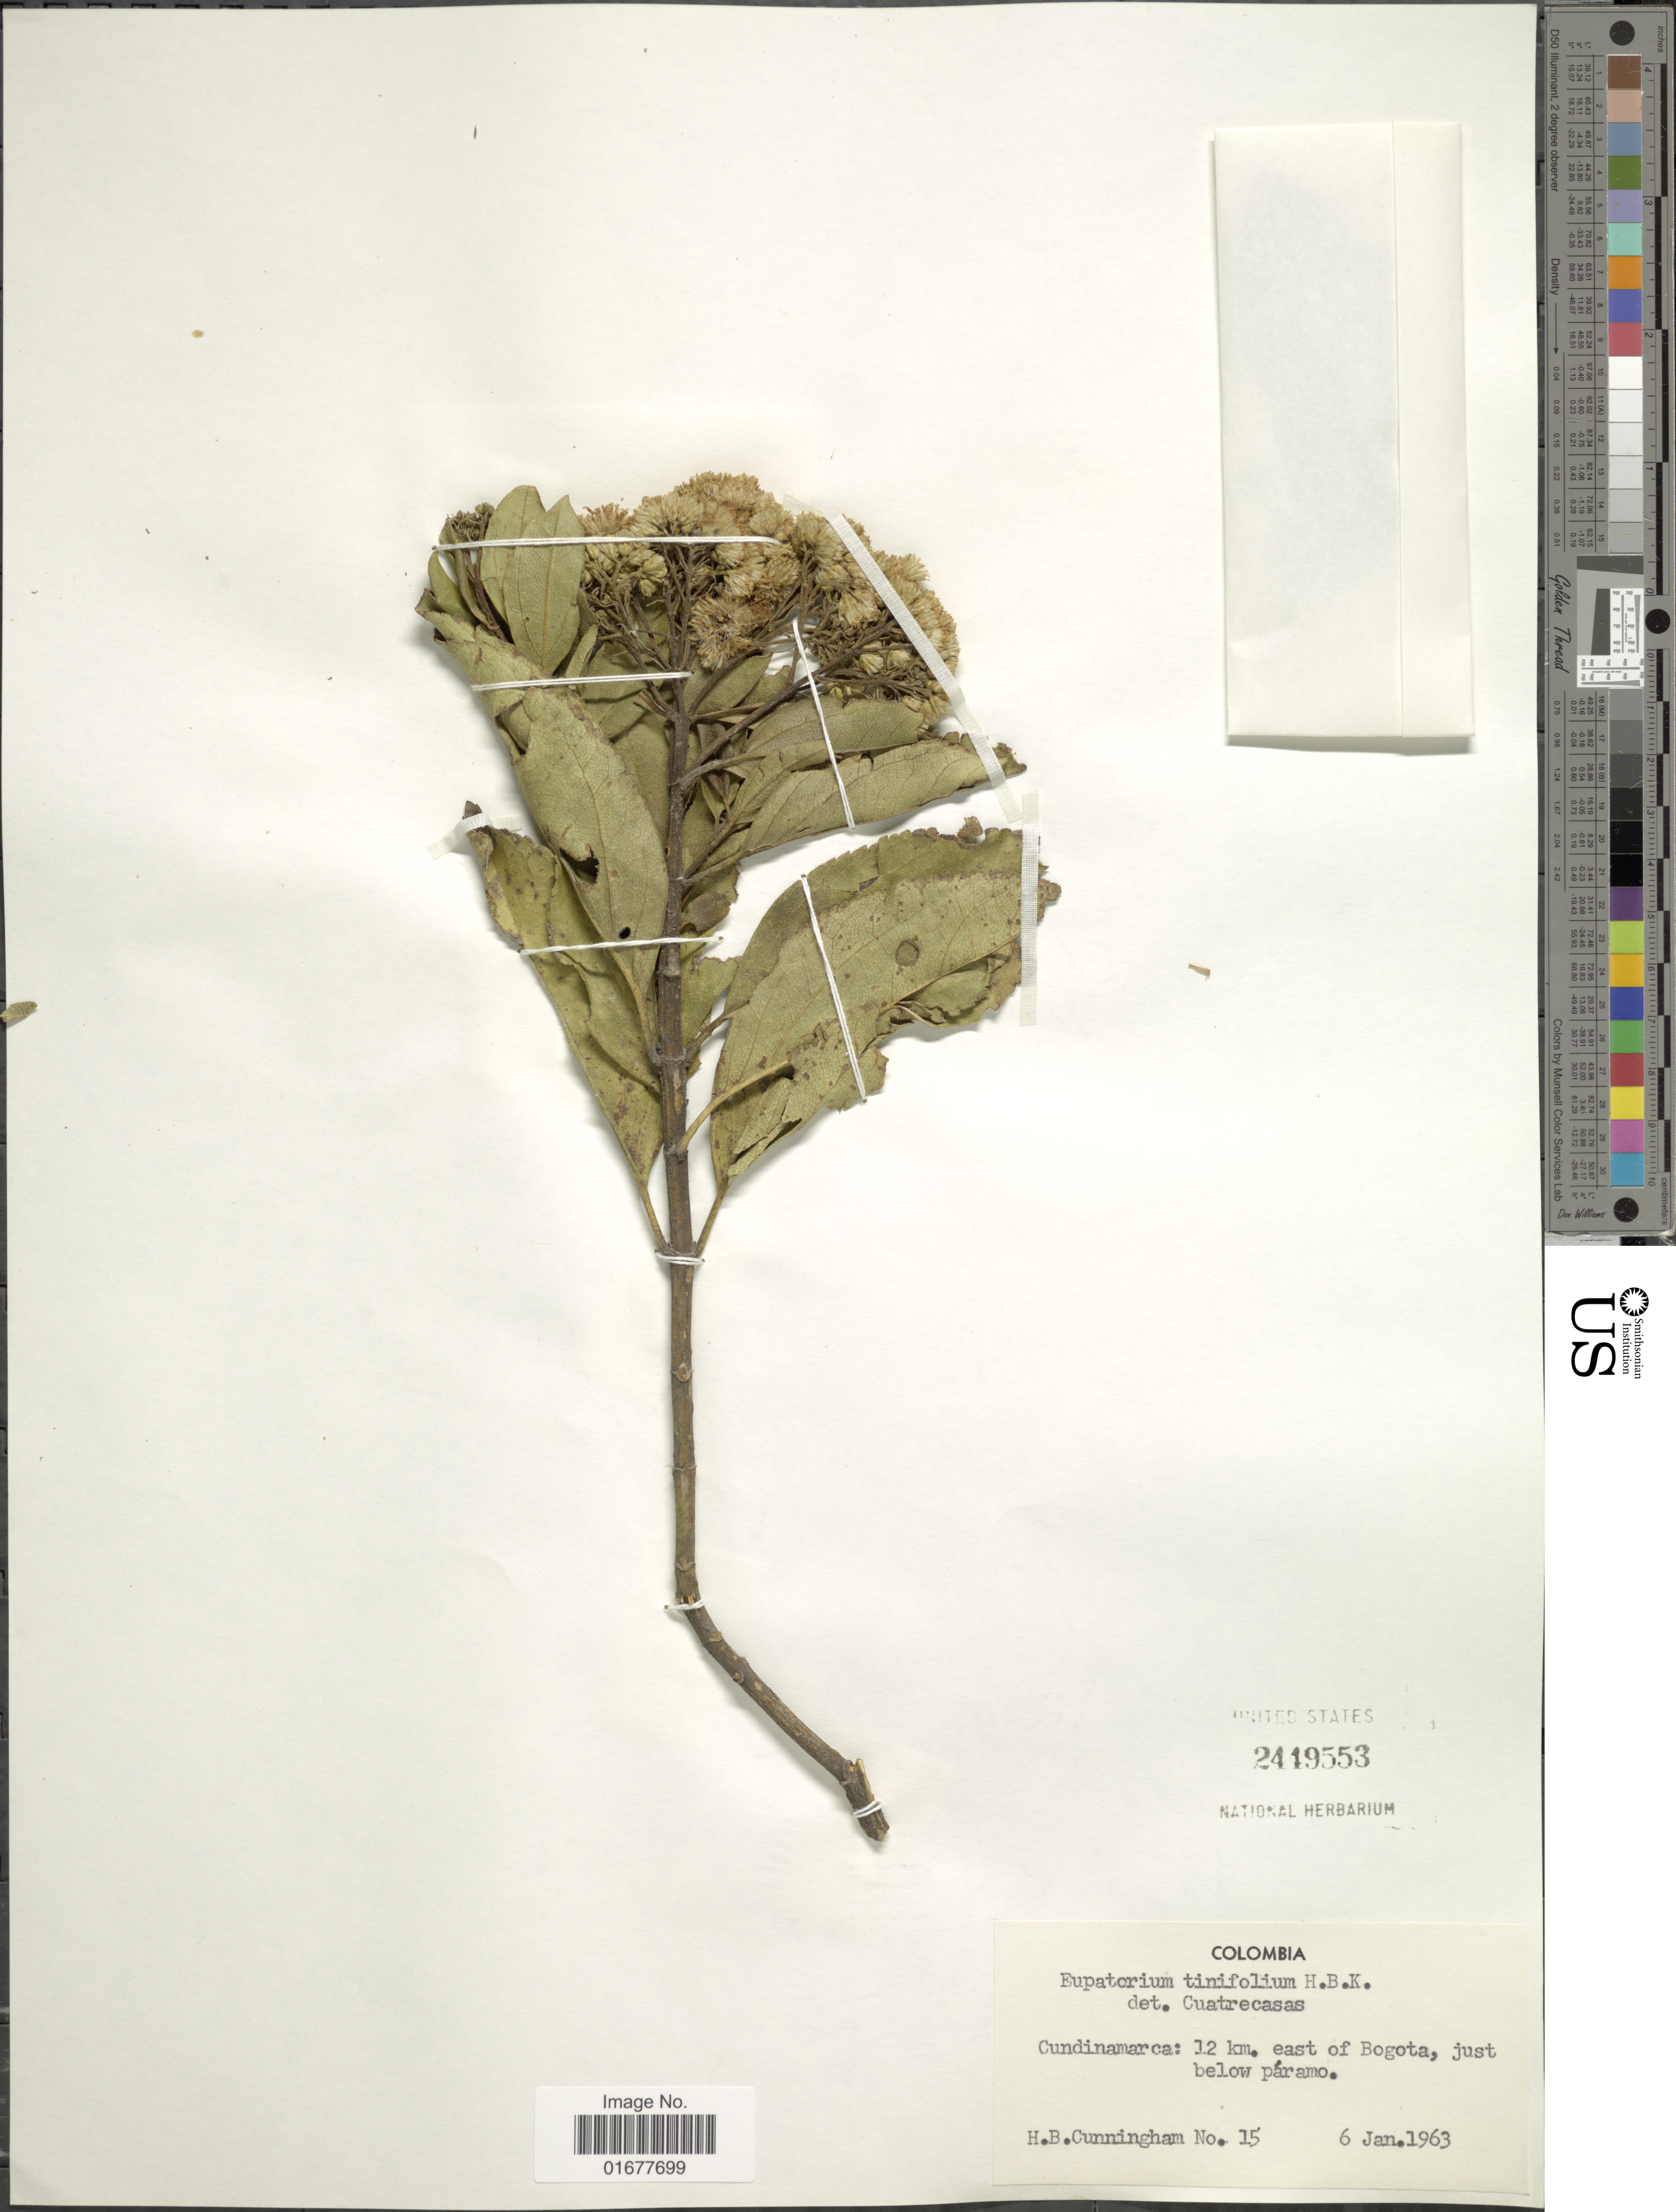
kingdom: Plantae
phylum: Tracheophyta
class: Magnoliopsida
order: Asterales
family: Asteraceae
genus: Ageratina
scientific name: Ageratina tinifolia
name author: (Kunth) R.M. King & H. Rob.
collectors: H. Cunningham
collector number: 15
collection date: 1963-01-06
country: Colombia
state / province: Cundinamarca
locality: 12 km. east of Bogota, just below paramo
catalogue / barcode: US 2419553